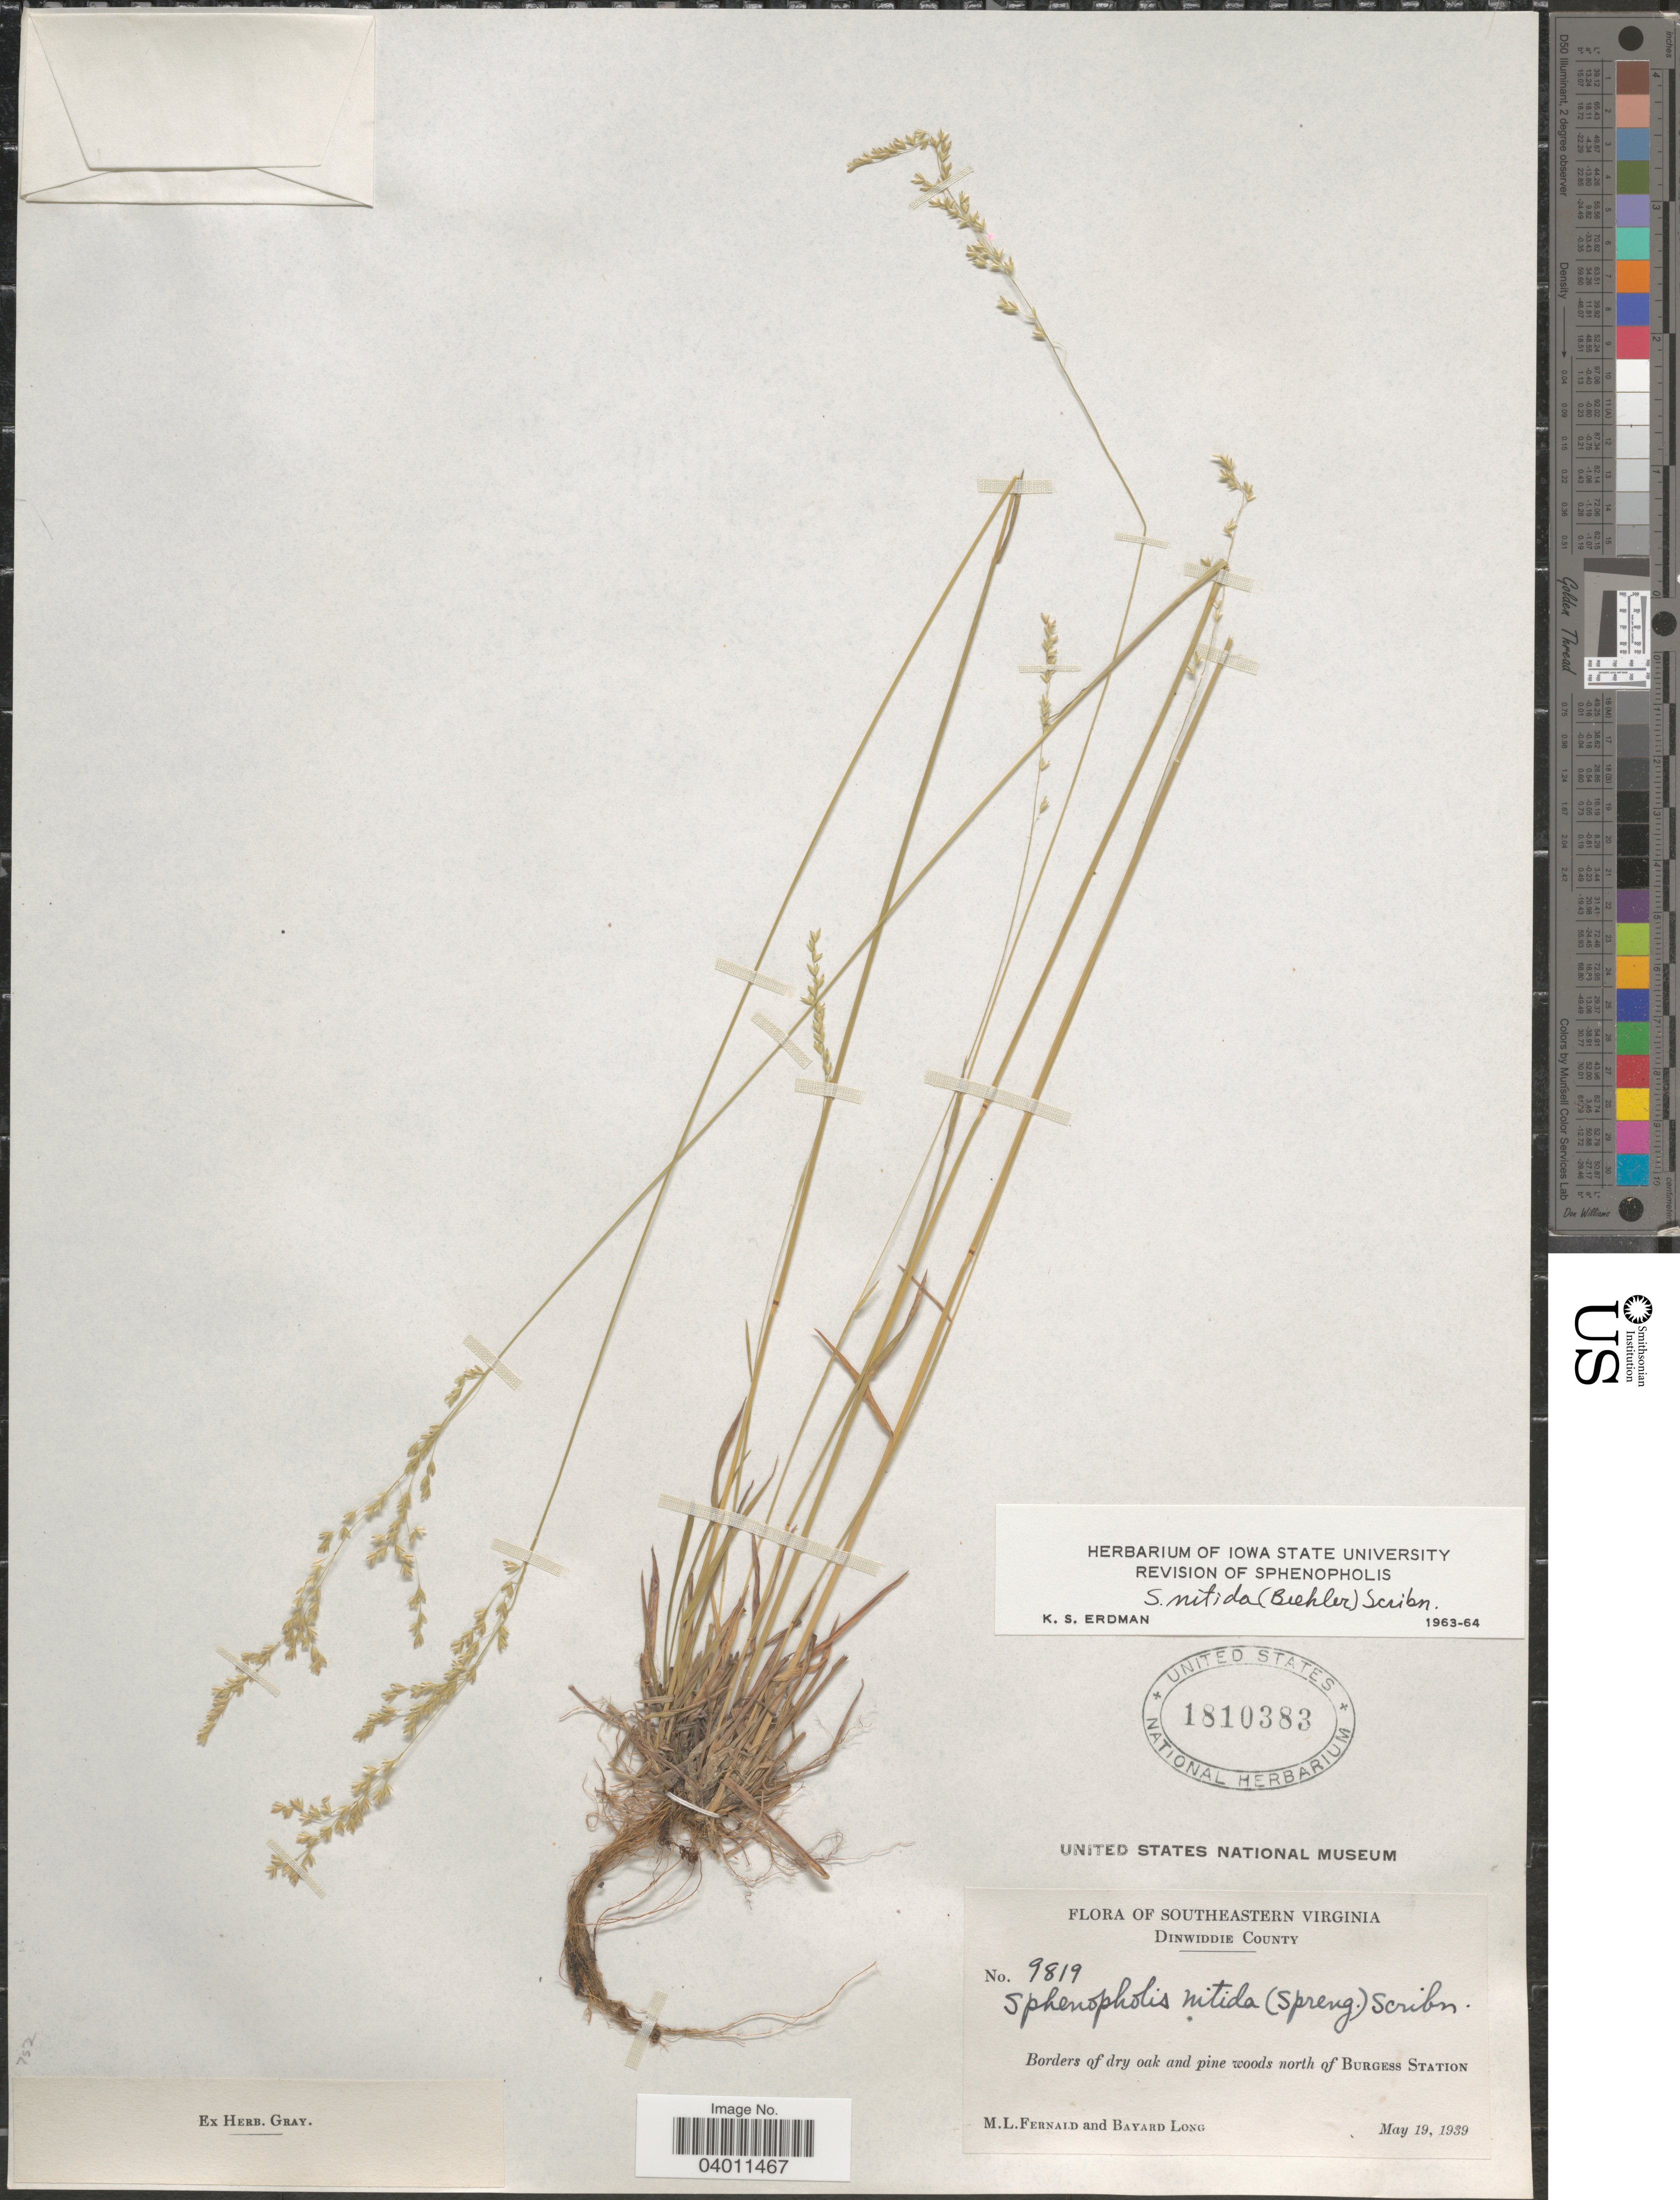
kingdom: Plantae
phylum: Tracheophyta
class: Liliopsida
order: Poales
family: Poaceae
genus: Sphenopholis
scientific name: Sphenopholis nitida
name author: (Biehler) Scribn.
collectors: M. L. Fernald & B. Long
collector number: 9819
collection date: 1939-05-19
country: United States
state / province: Virginia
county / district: Dinwiddie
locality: Southeastern Virginia. Dinwiddie County. Borders of dry oak and pine woods north of Burgess Station.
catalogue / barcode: US 1810383